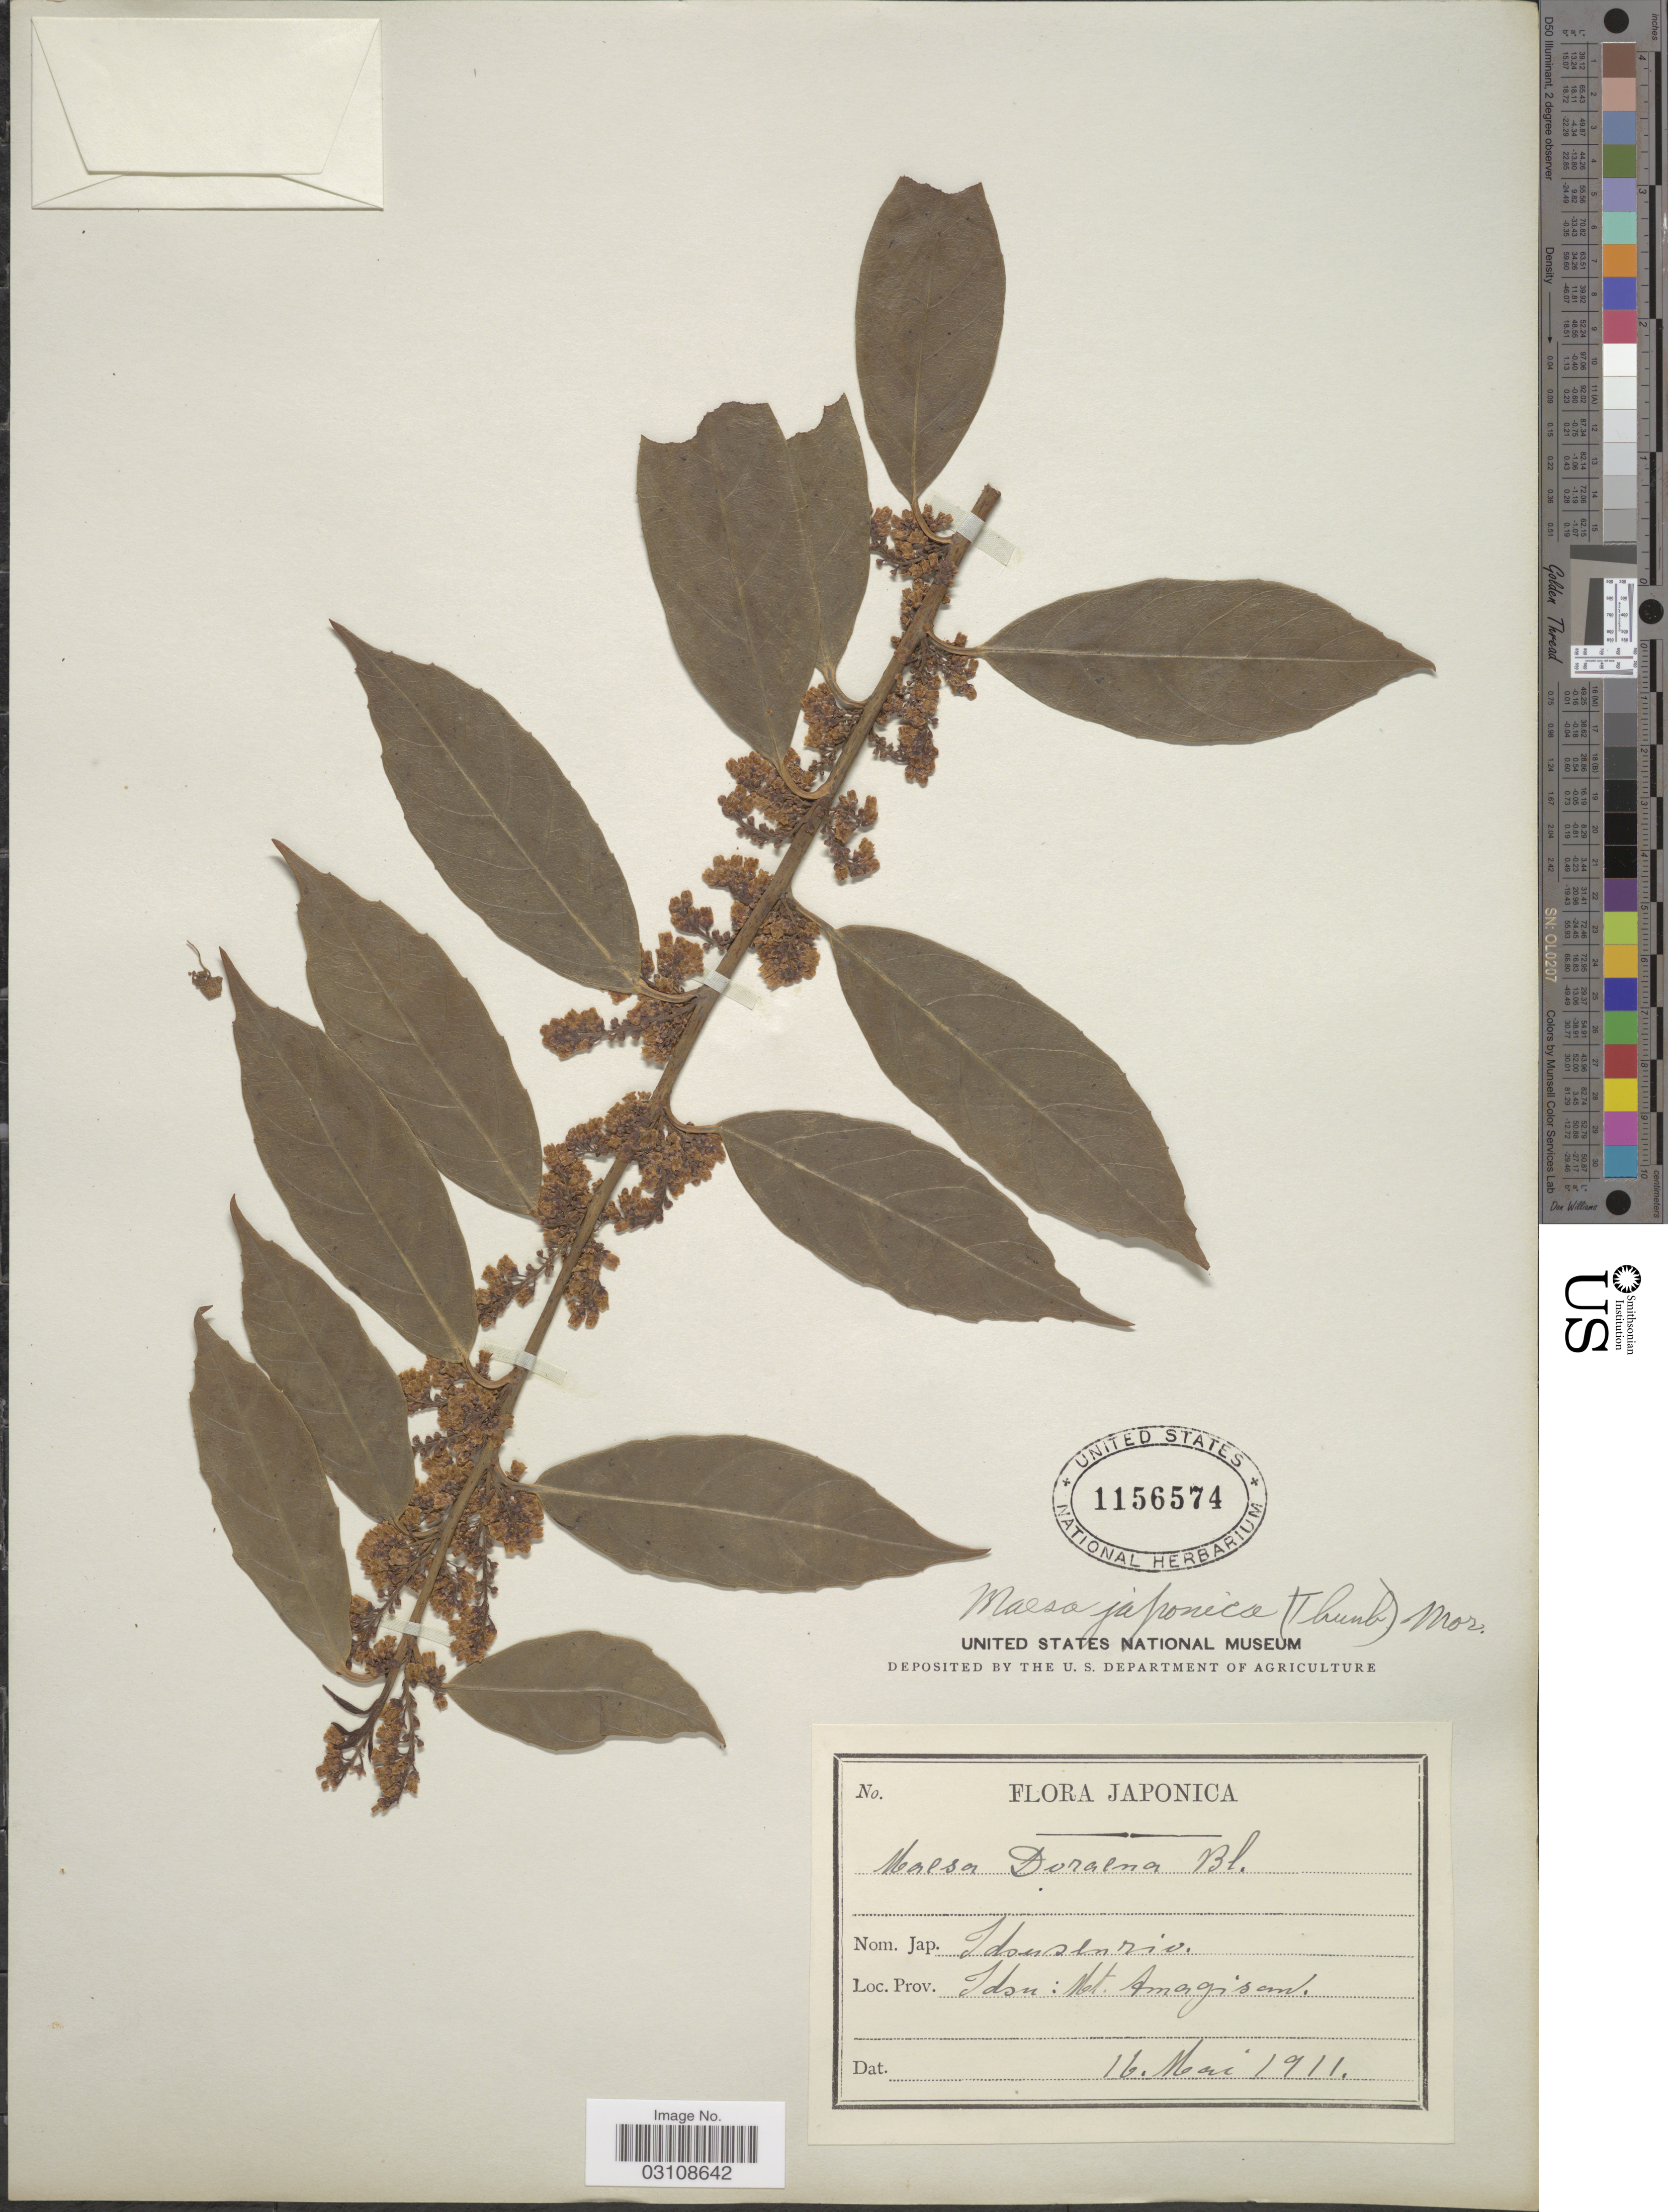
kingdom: Plantae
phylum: Tracheophyta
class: Magnoliopsida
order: Ericales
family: Primulaceae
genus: Maesa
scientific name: Maesa japonica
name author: Merr.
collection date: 1911-05-16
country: Japan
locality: Idsu: Mt. Amagisan.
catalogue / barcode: US 1156574